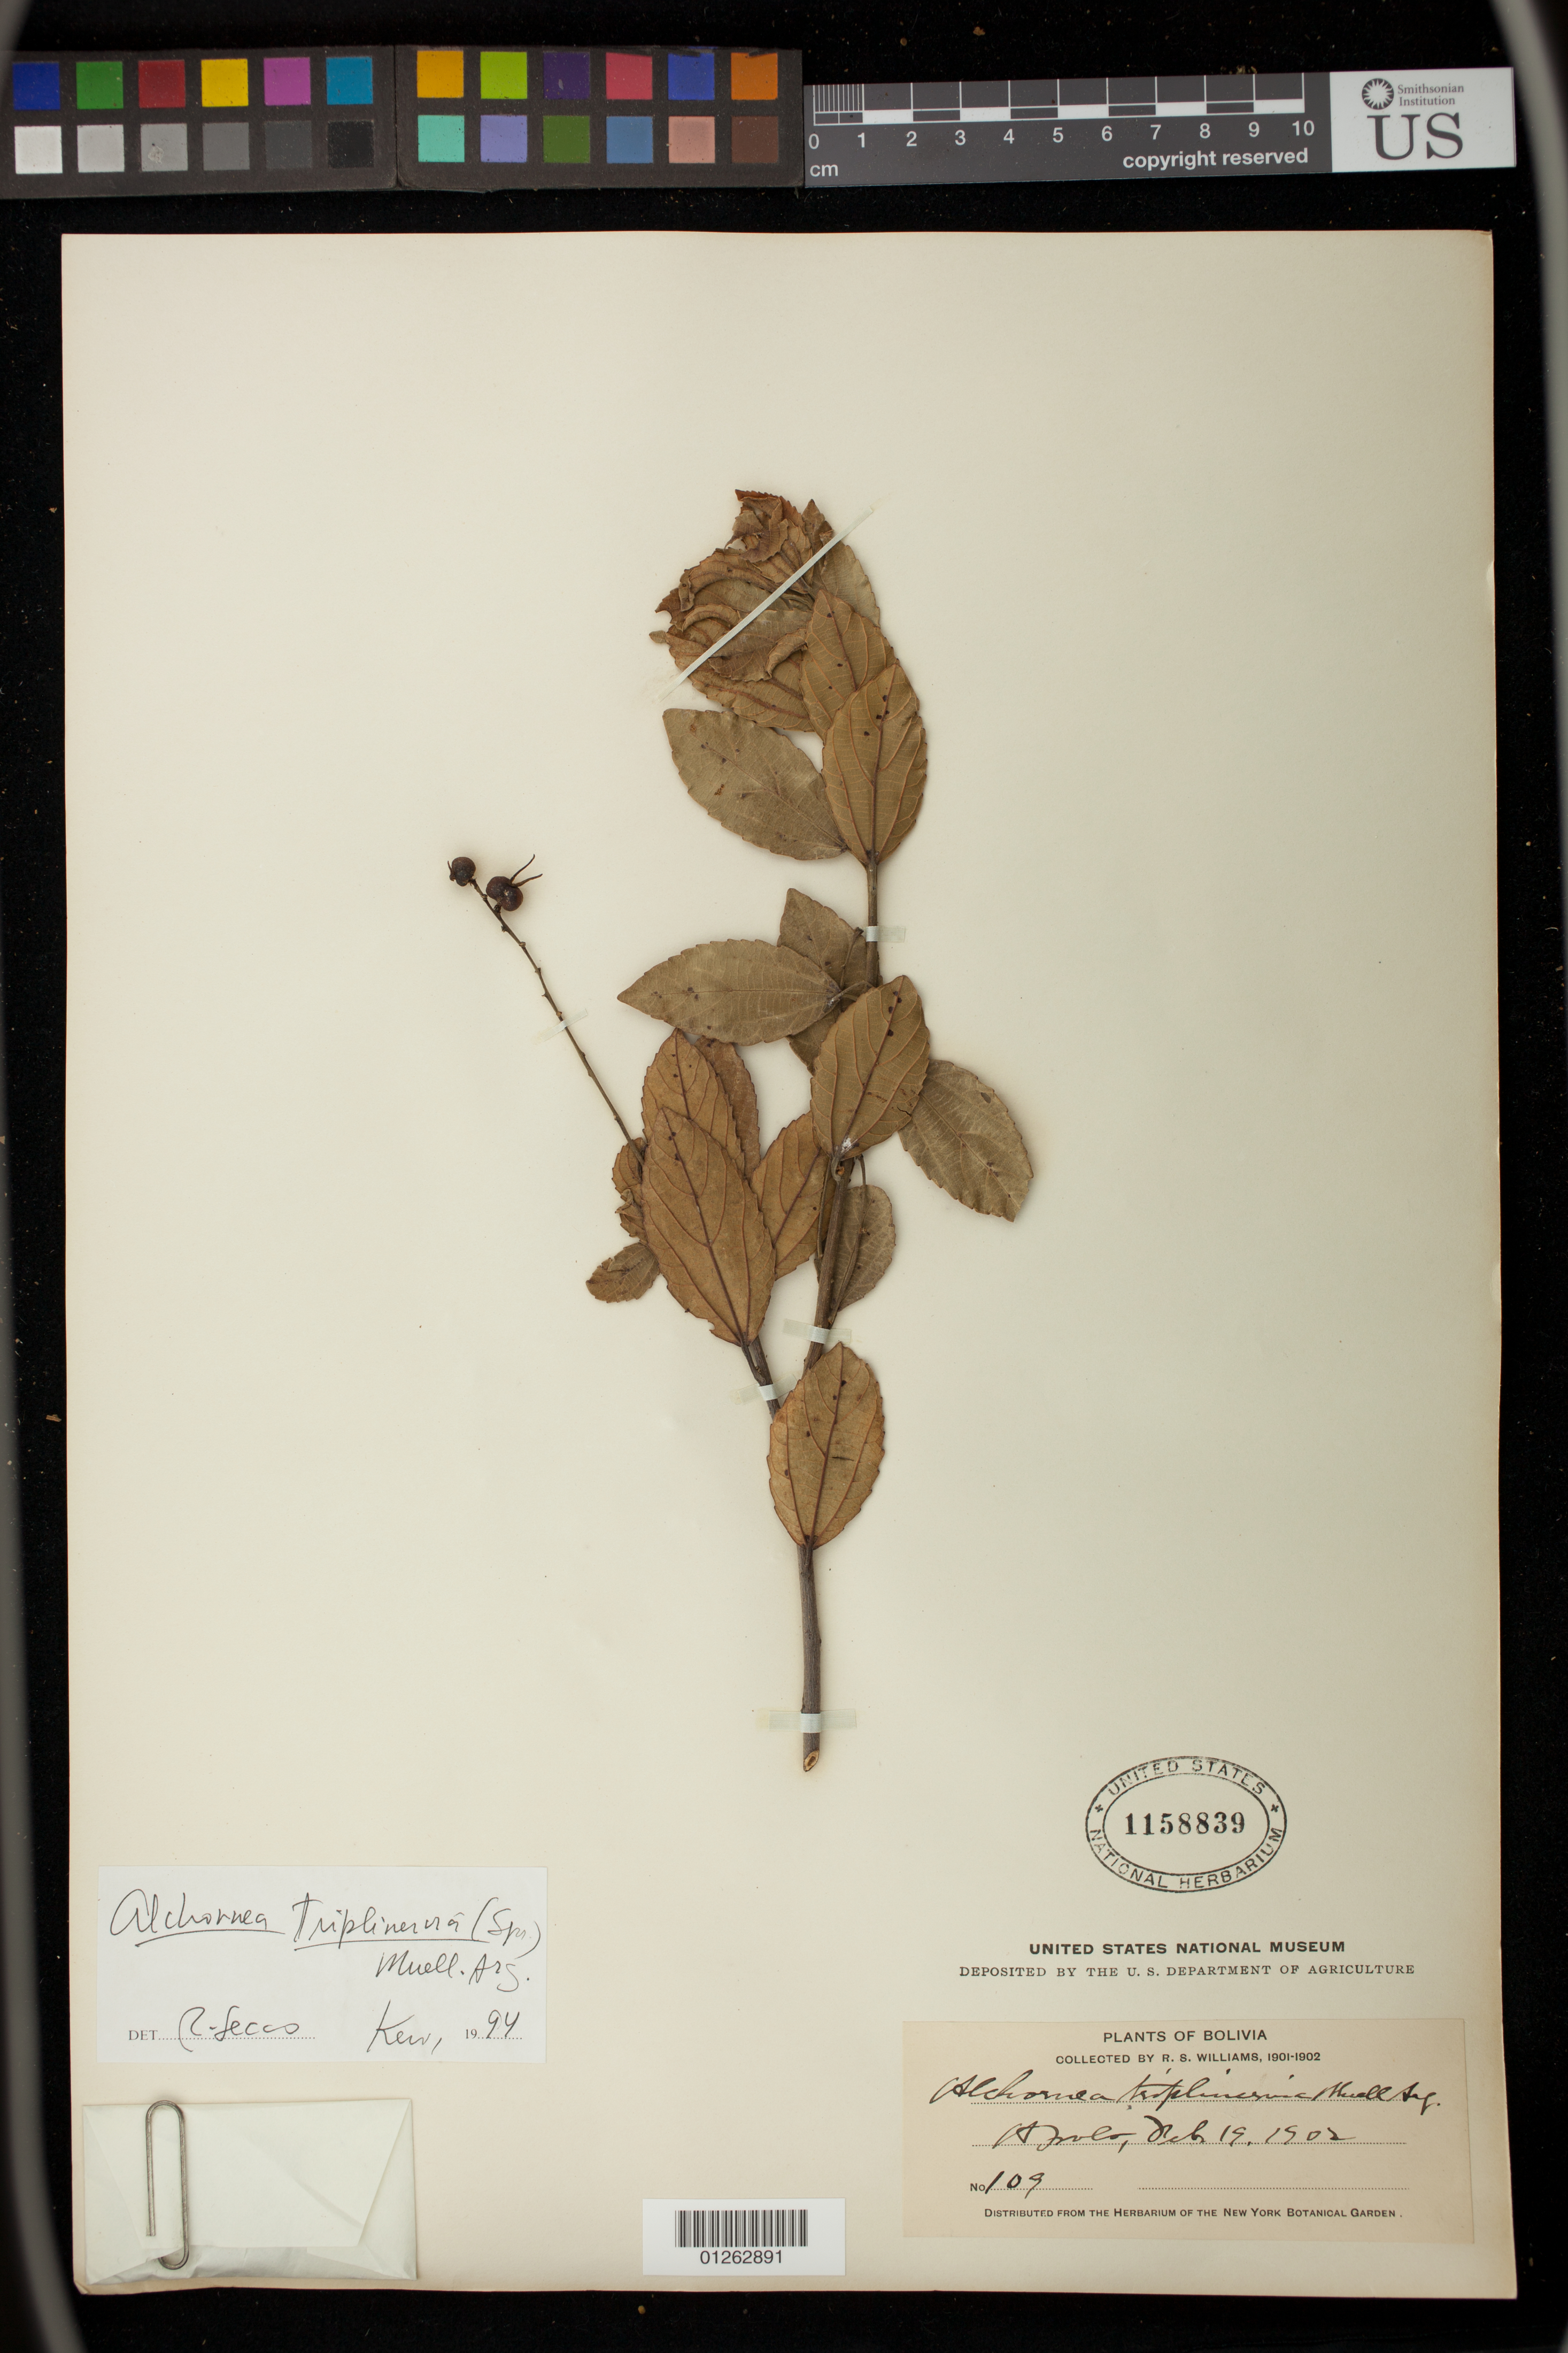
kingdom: Plantae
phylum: Tracheophyta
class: Magnoliopsida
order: Malpighiales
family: Euphorbiaceae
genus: Alchornea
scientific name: Alchornea triplinervia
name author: (Spreng.) Müll. Arg.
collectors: R. S. Williams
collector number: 109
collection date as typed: Feb. 19, 1902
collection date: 1902-02-19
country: Bolivia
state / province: La Paz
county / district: Franz Tamayo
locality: Apolo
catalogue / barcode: US 1158839